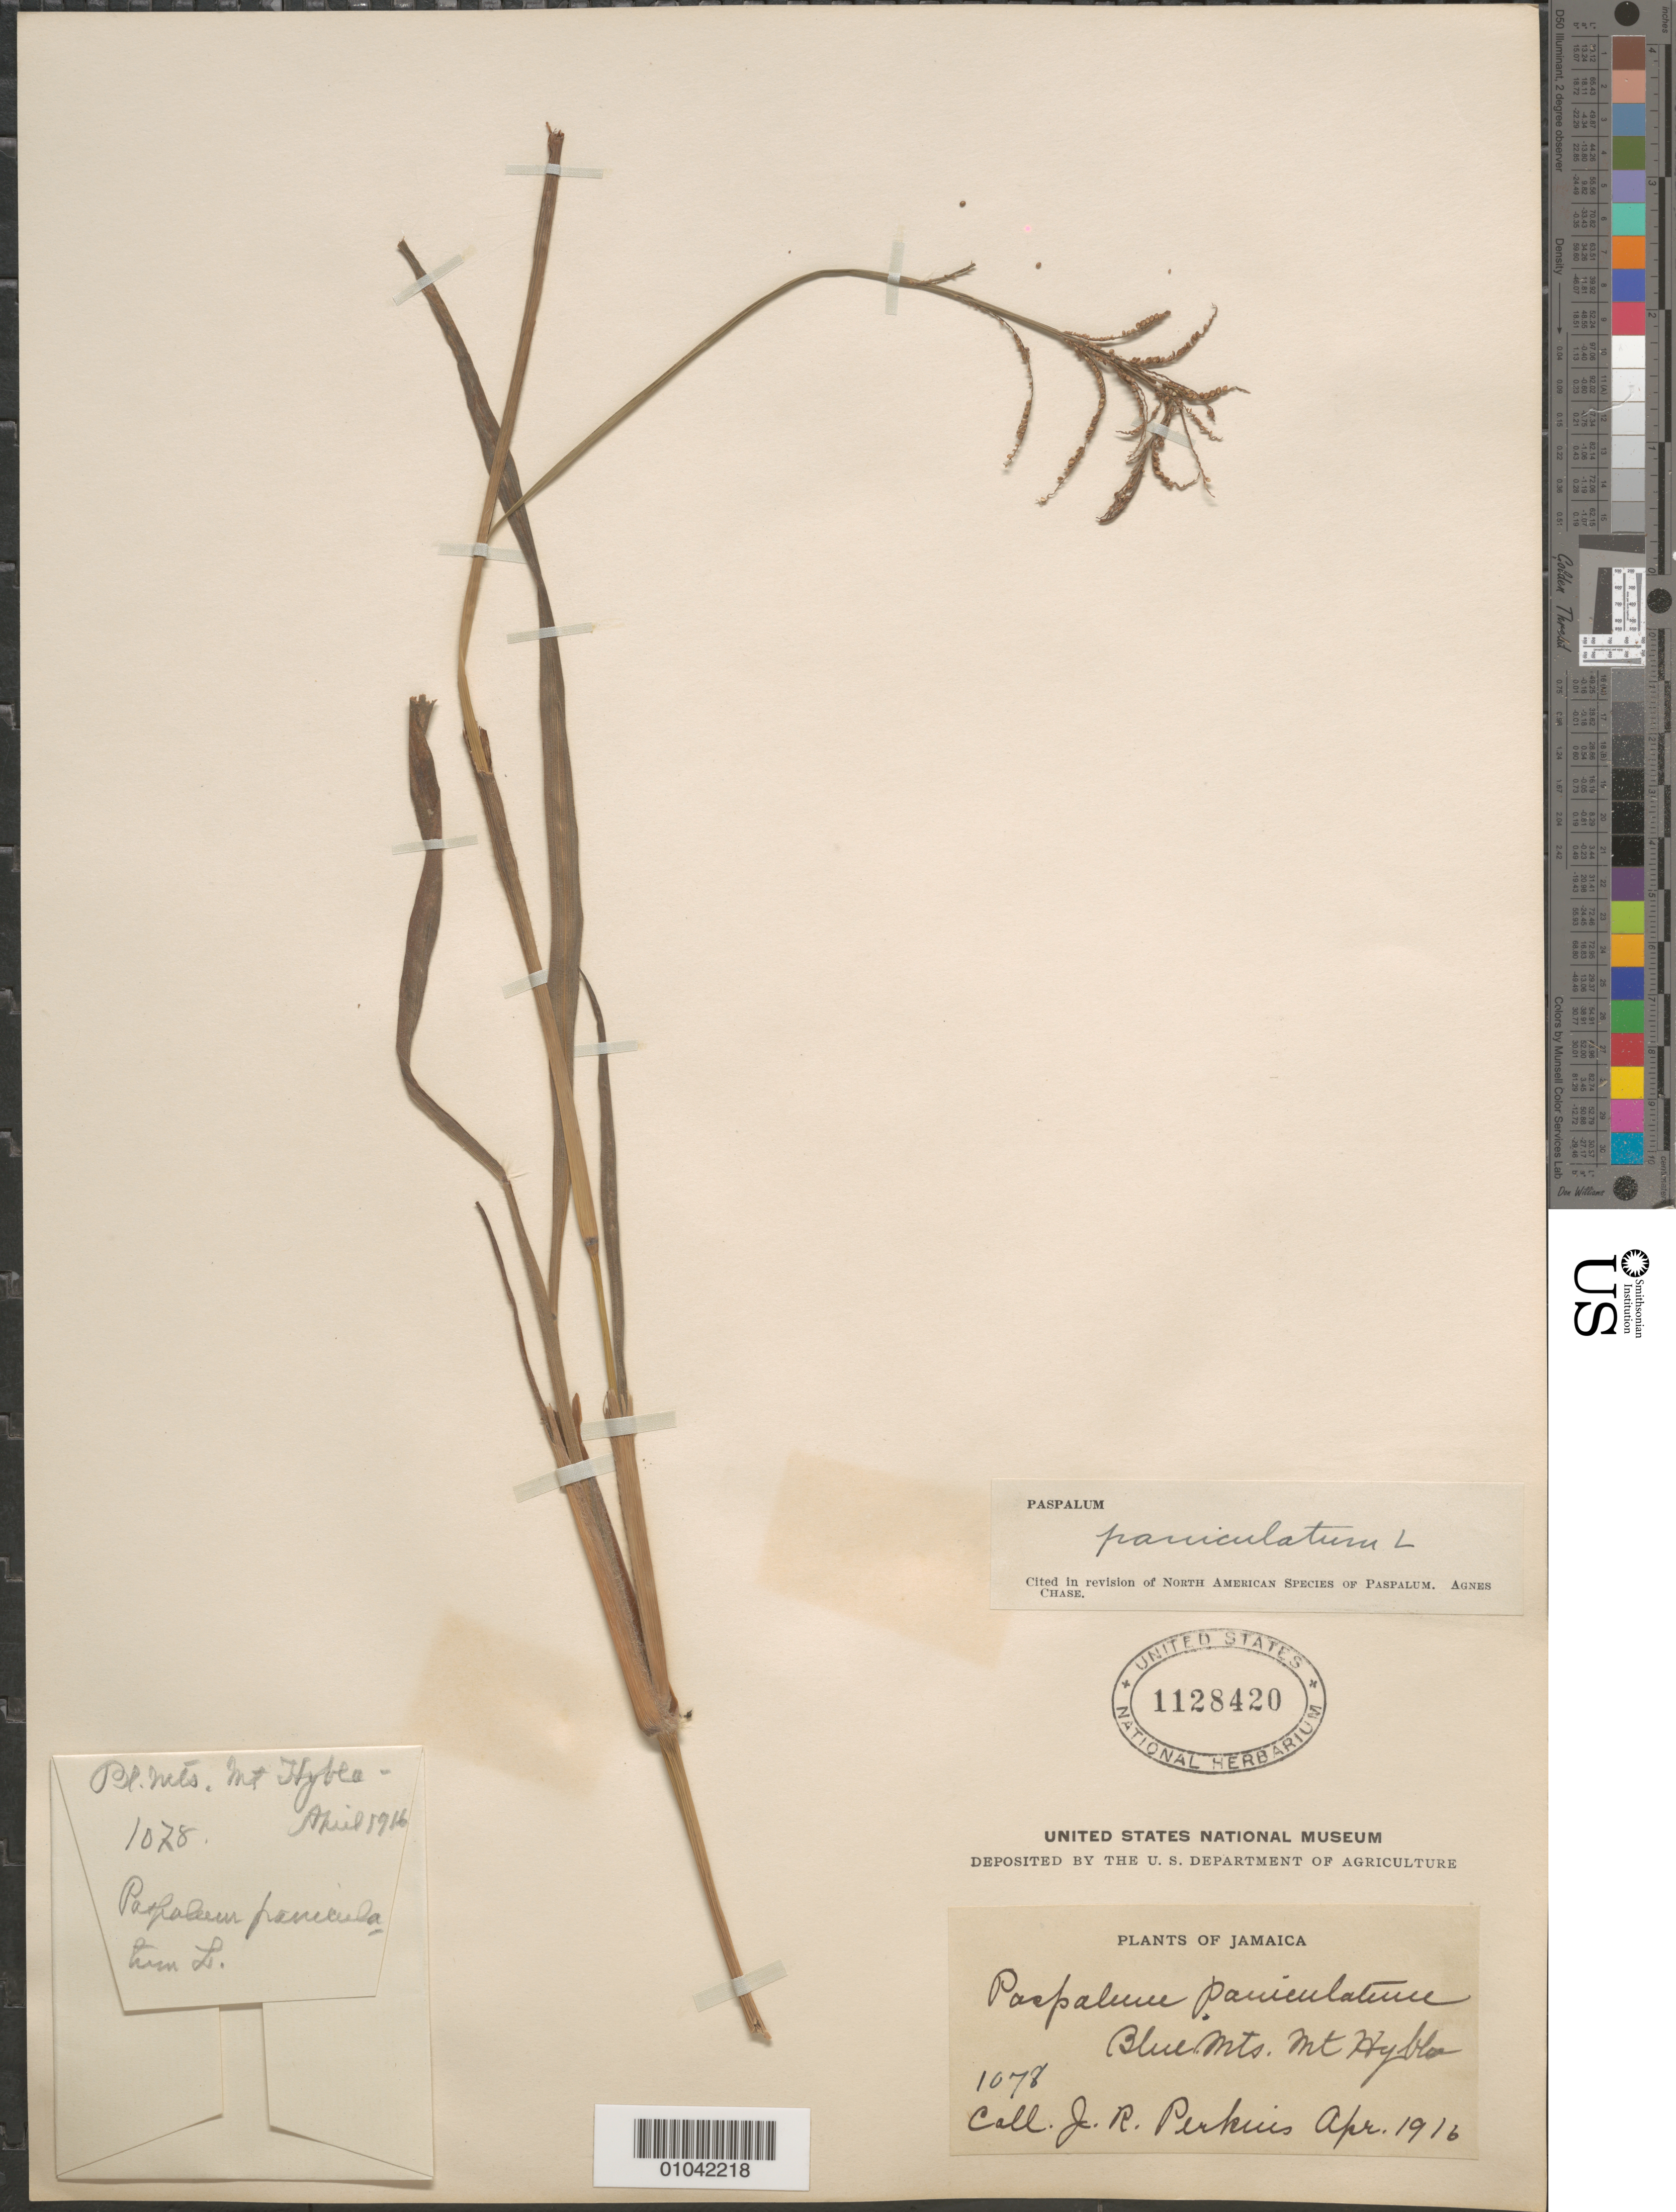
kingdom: Plantae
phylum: Tracheophyta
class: Liliopsida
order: Poales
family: Poaceae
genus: Paspalum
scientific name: Paspalum paniculatum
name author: L.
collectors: J. R. Perkins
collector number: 1078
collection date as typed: Apr 1916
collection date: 1916-04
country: Jamaica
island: Jamaica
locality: Blue Mountains, Mount Hybla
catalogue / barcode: US 1128420